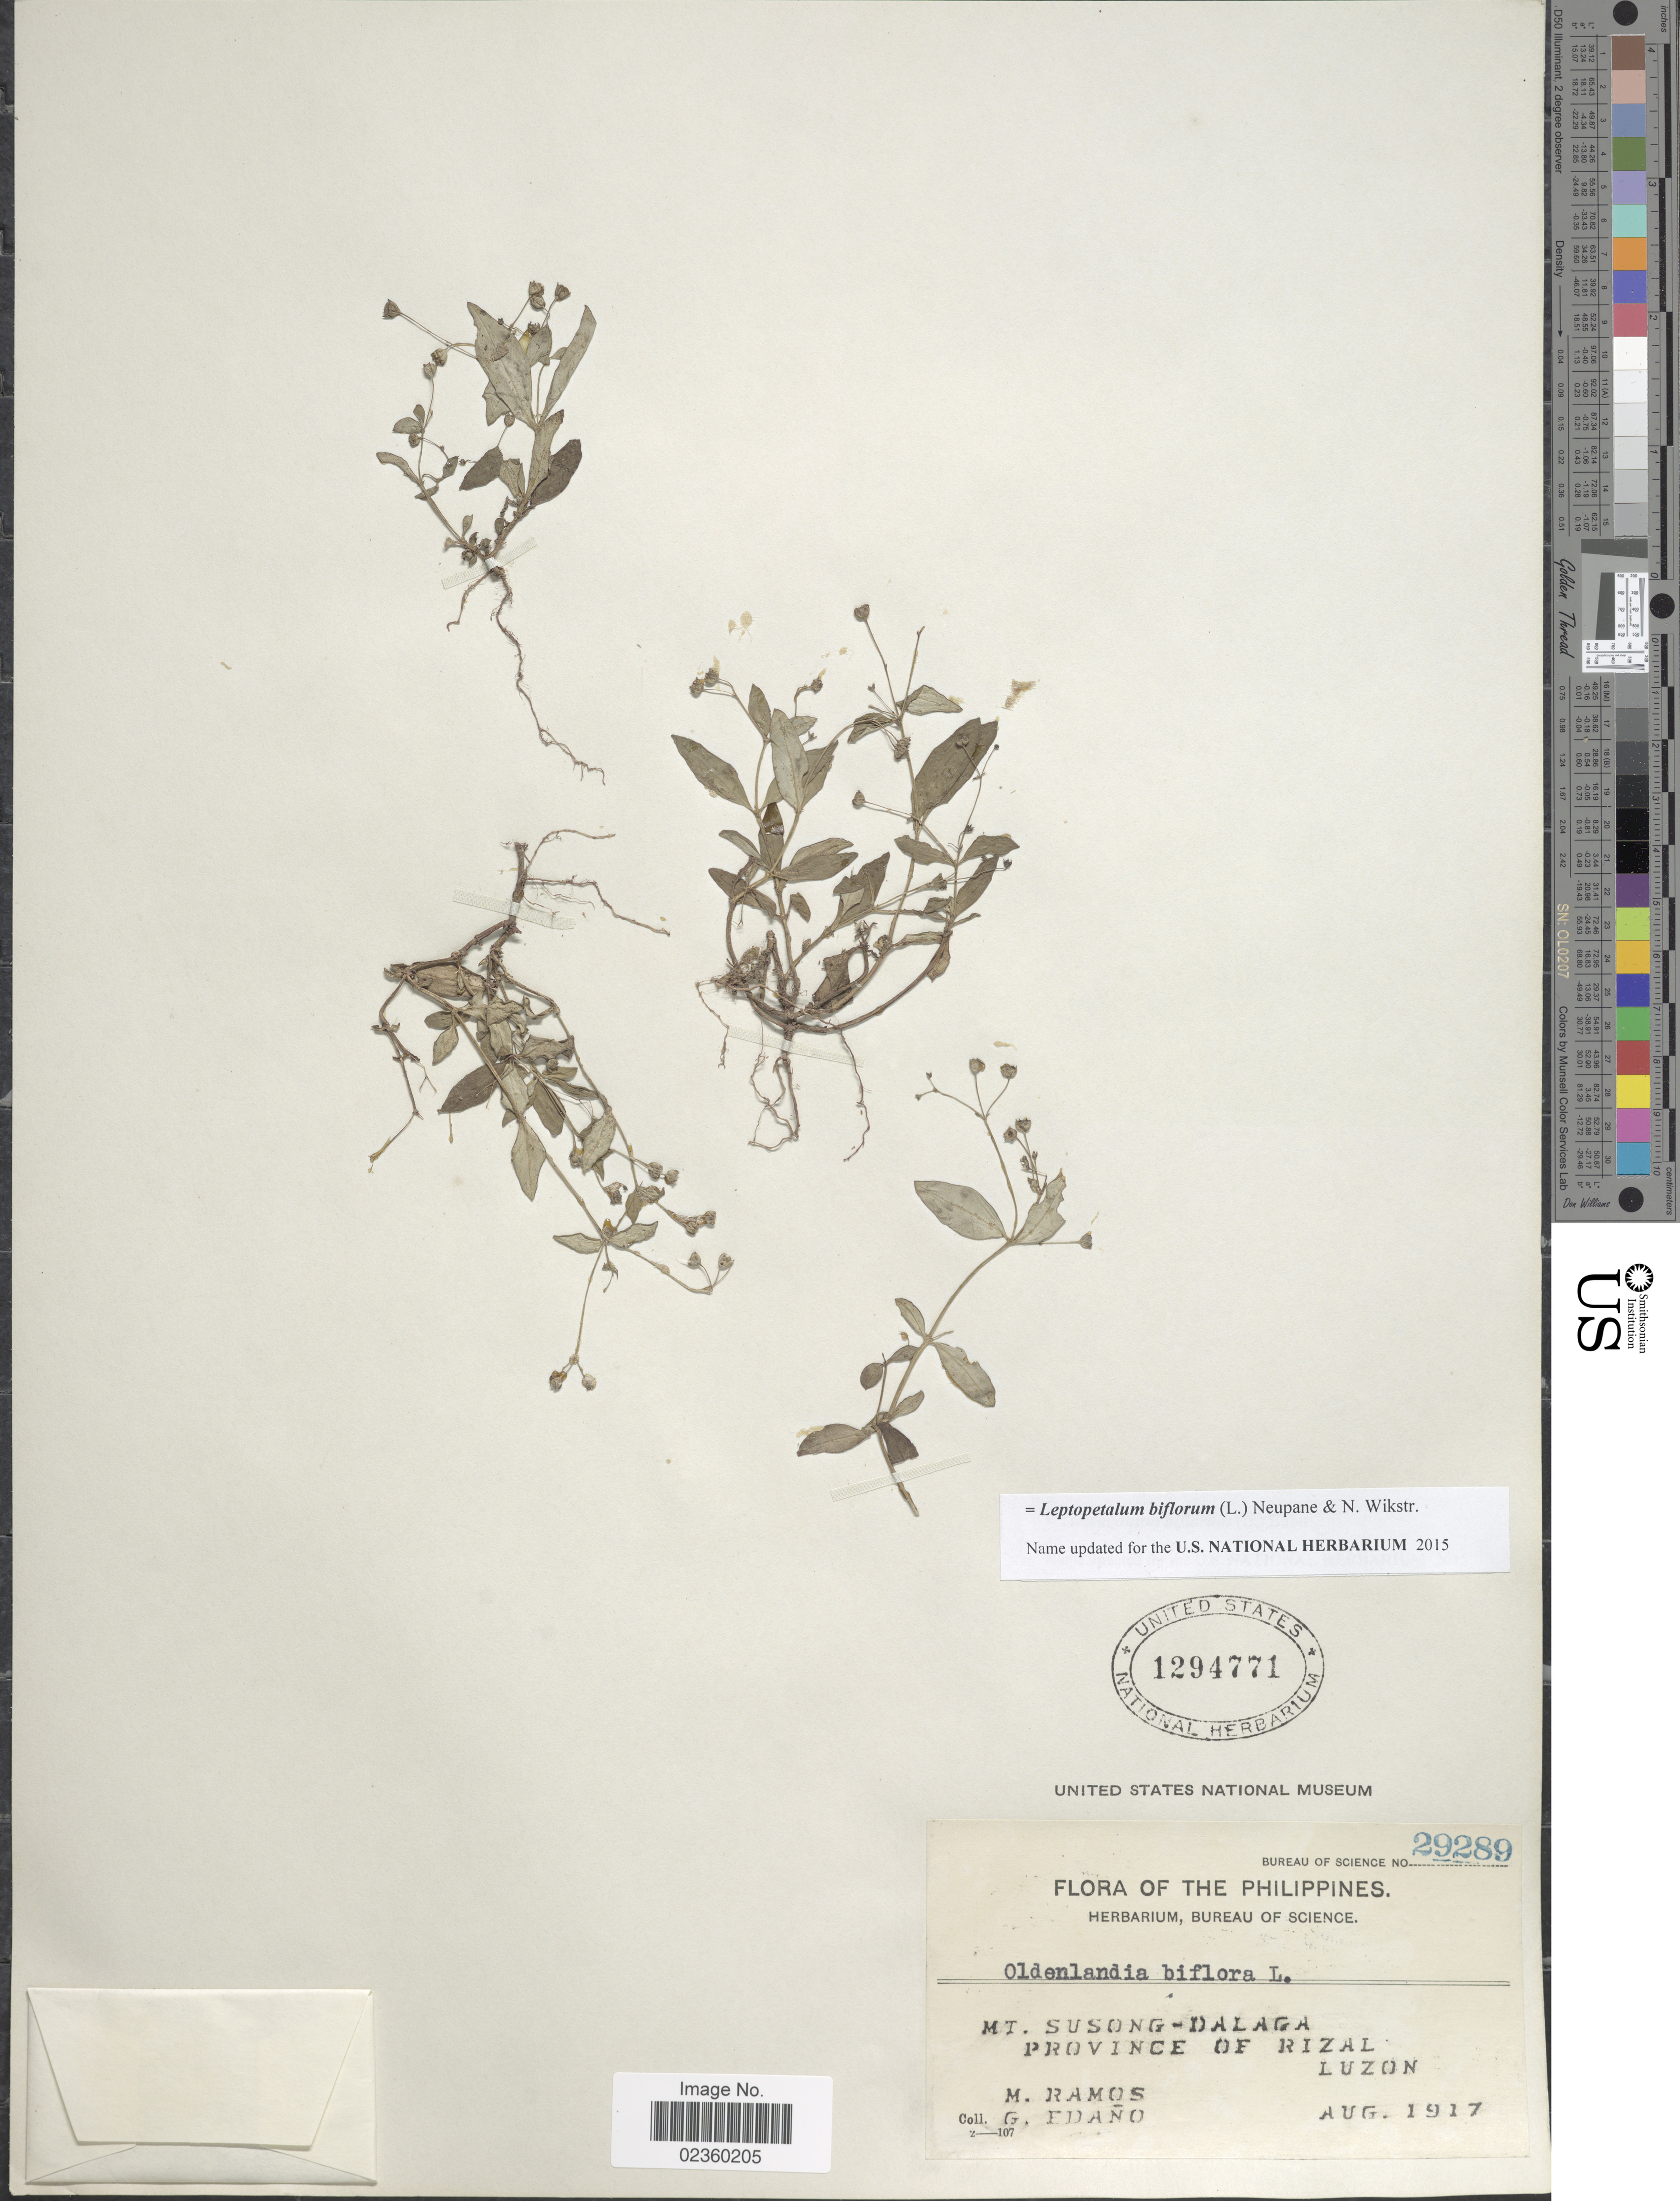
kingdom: Plantae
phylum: Tracheophyta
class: Magnoliopsida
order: Gentianales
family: Rubiaceae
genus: Leptopetalum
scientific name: Leptopetalum biflorum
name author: (L.) Neupane & N. Wikstr.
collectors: M. Ramos & G. Edaño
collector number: Bureau of Science 29289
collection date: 1917-08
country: Philippines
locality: Mt Susong-Dalaga, Province of Rizal, Luzon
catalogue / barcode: US 1294771